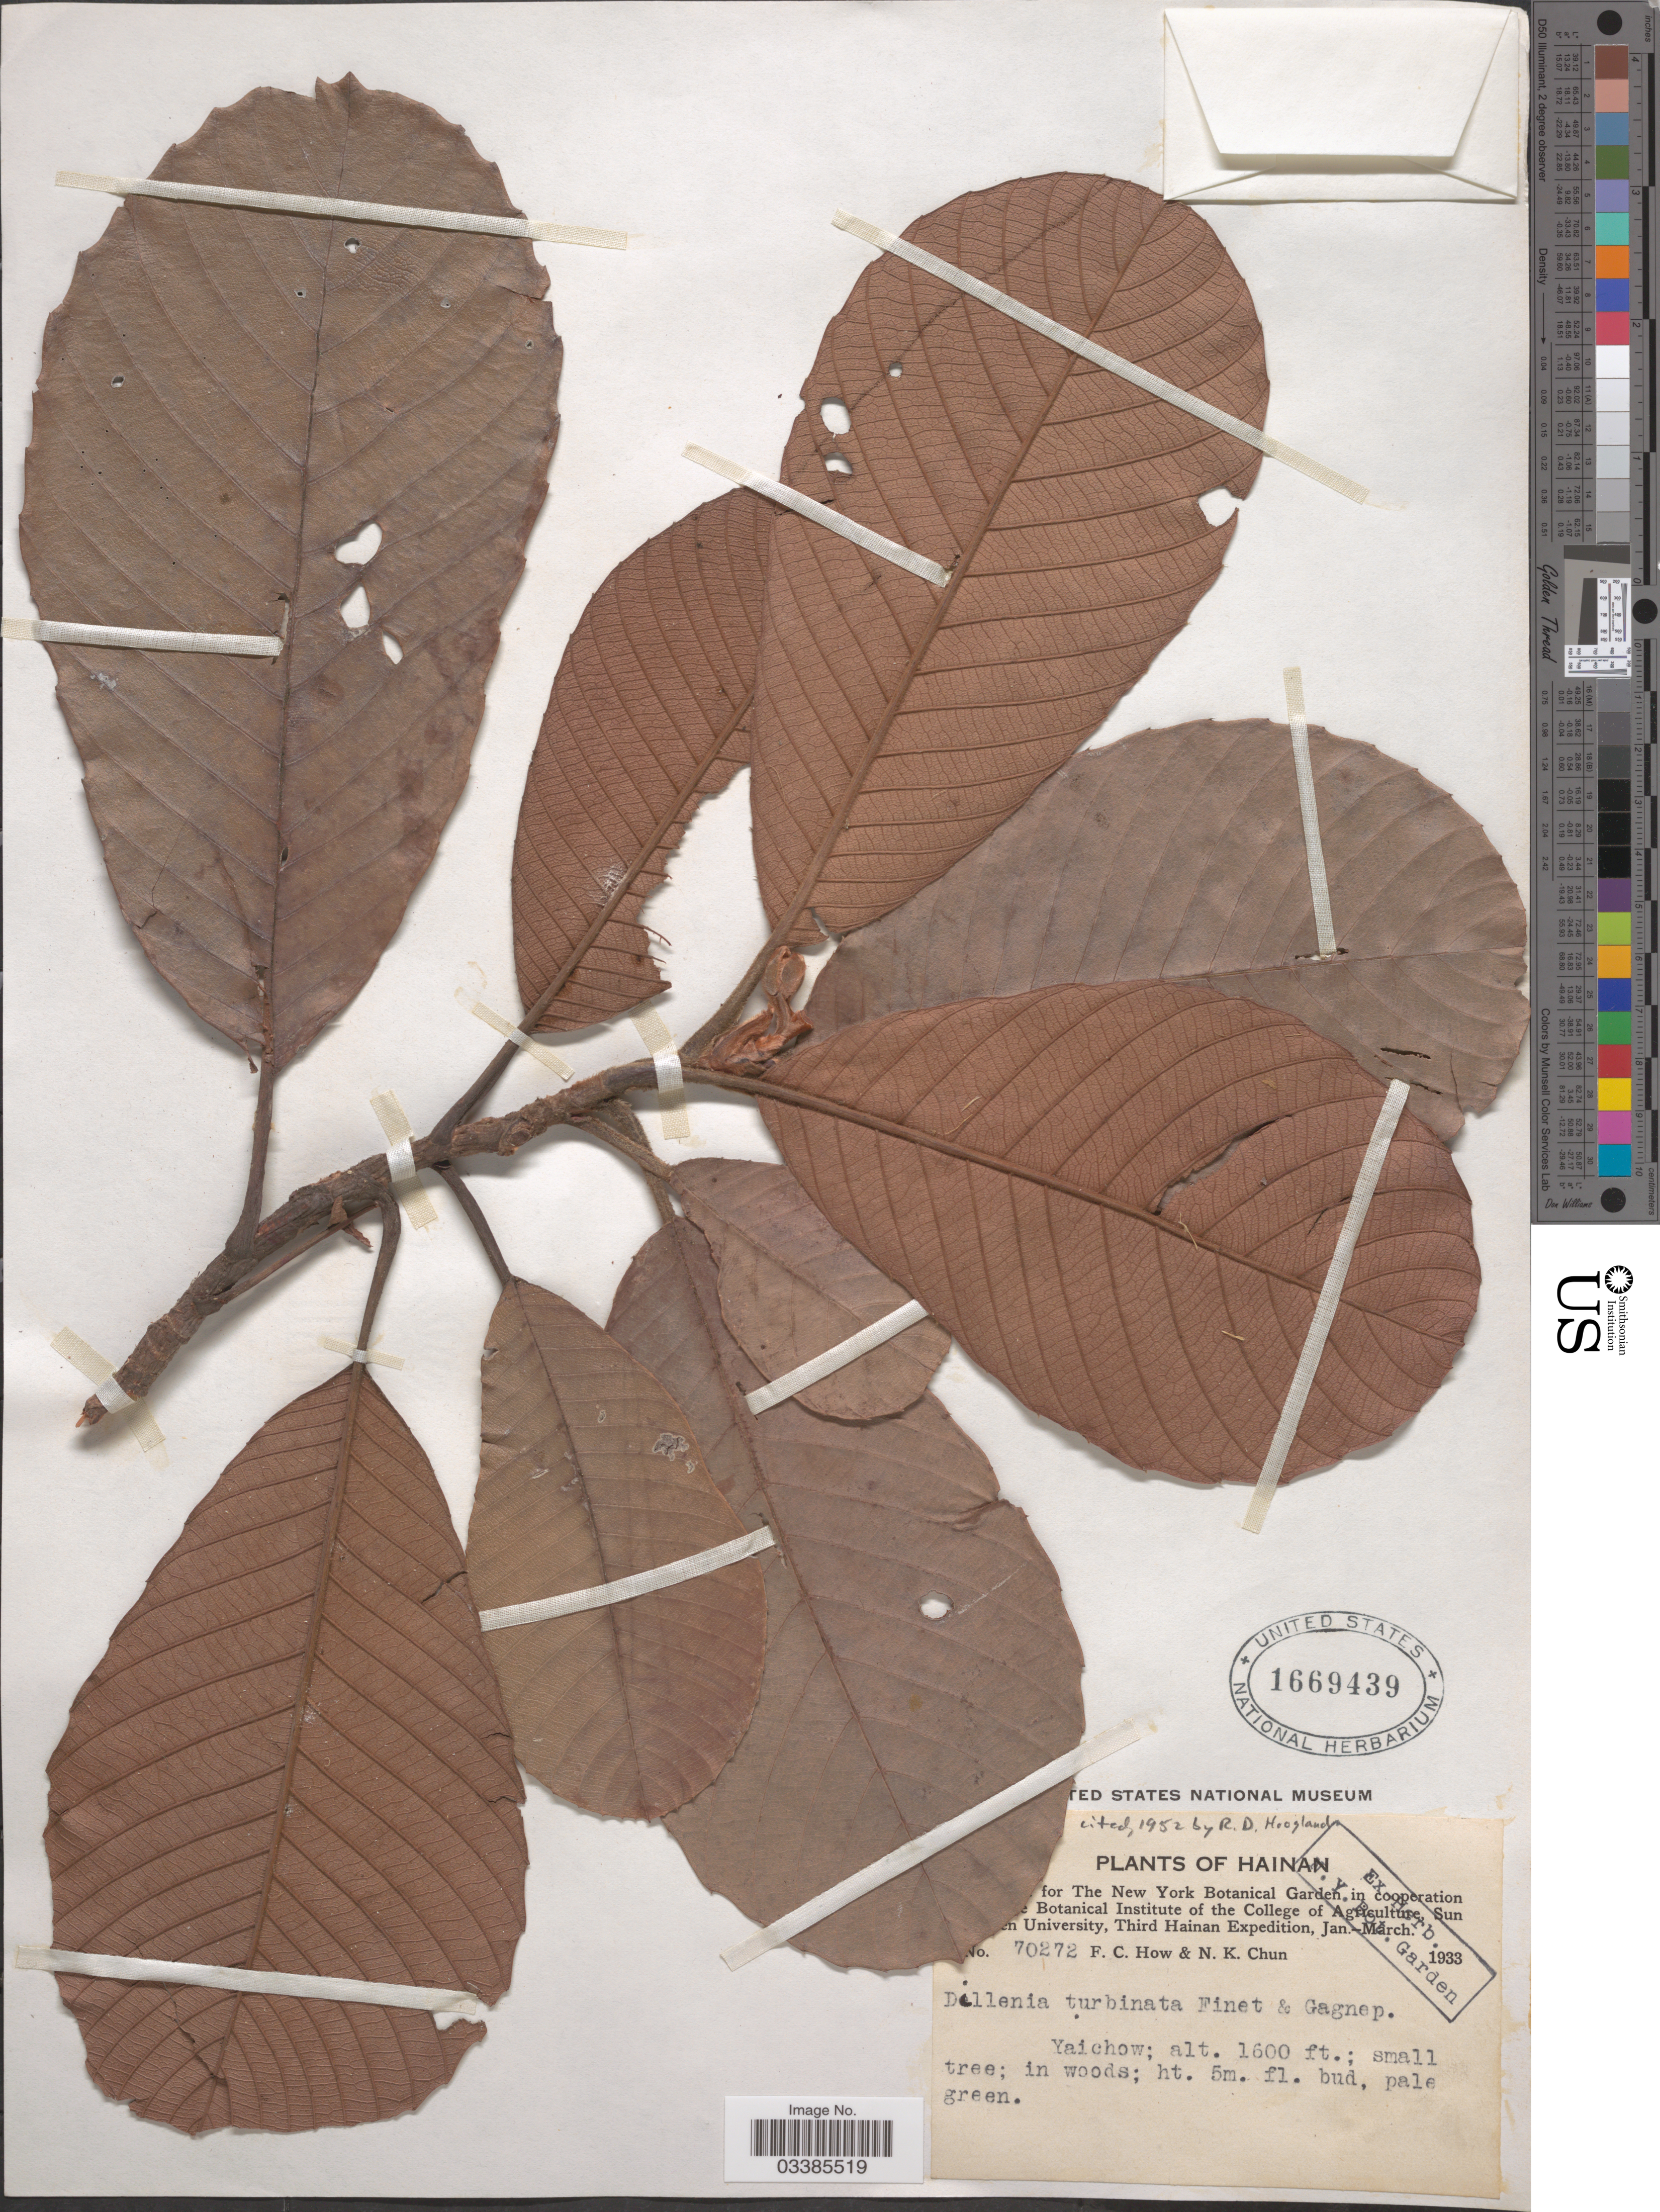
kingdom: Plantae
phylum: Tracheophyta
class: Magnoliopsida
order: Dilleniales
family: Dilleniaceae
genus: Dillenia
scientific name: Dillenia turbinata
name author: Finet & Gagnep.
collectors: F. C. How & N. K. Chun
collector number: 70272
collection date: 1933-01/1933-03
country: China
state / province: Hainan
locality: Yaichow.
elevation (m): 488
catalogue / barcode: US 1669439